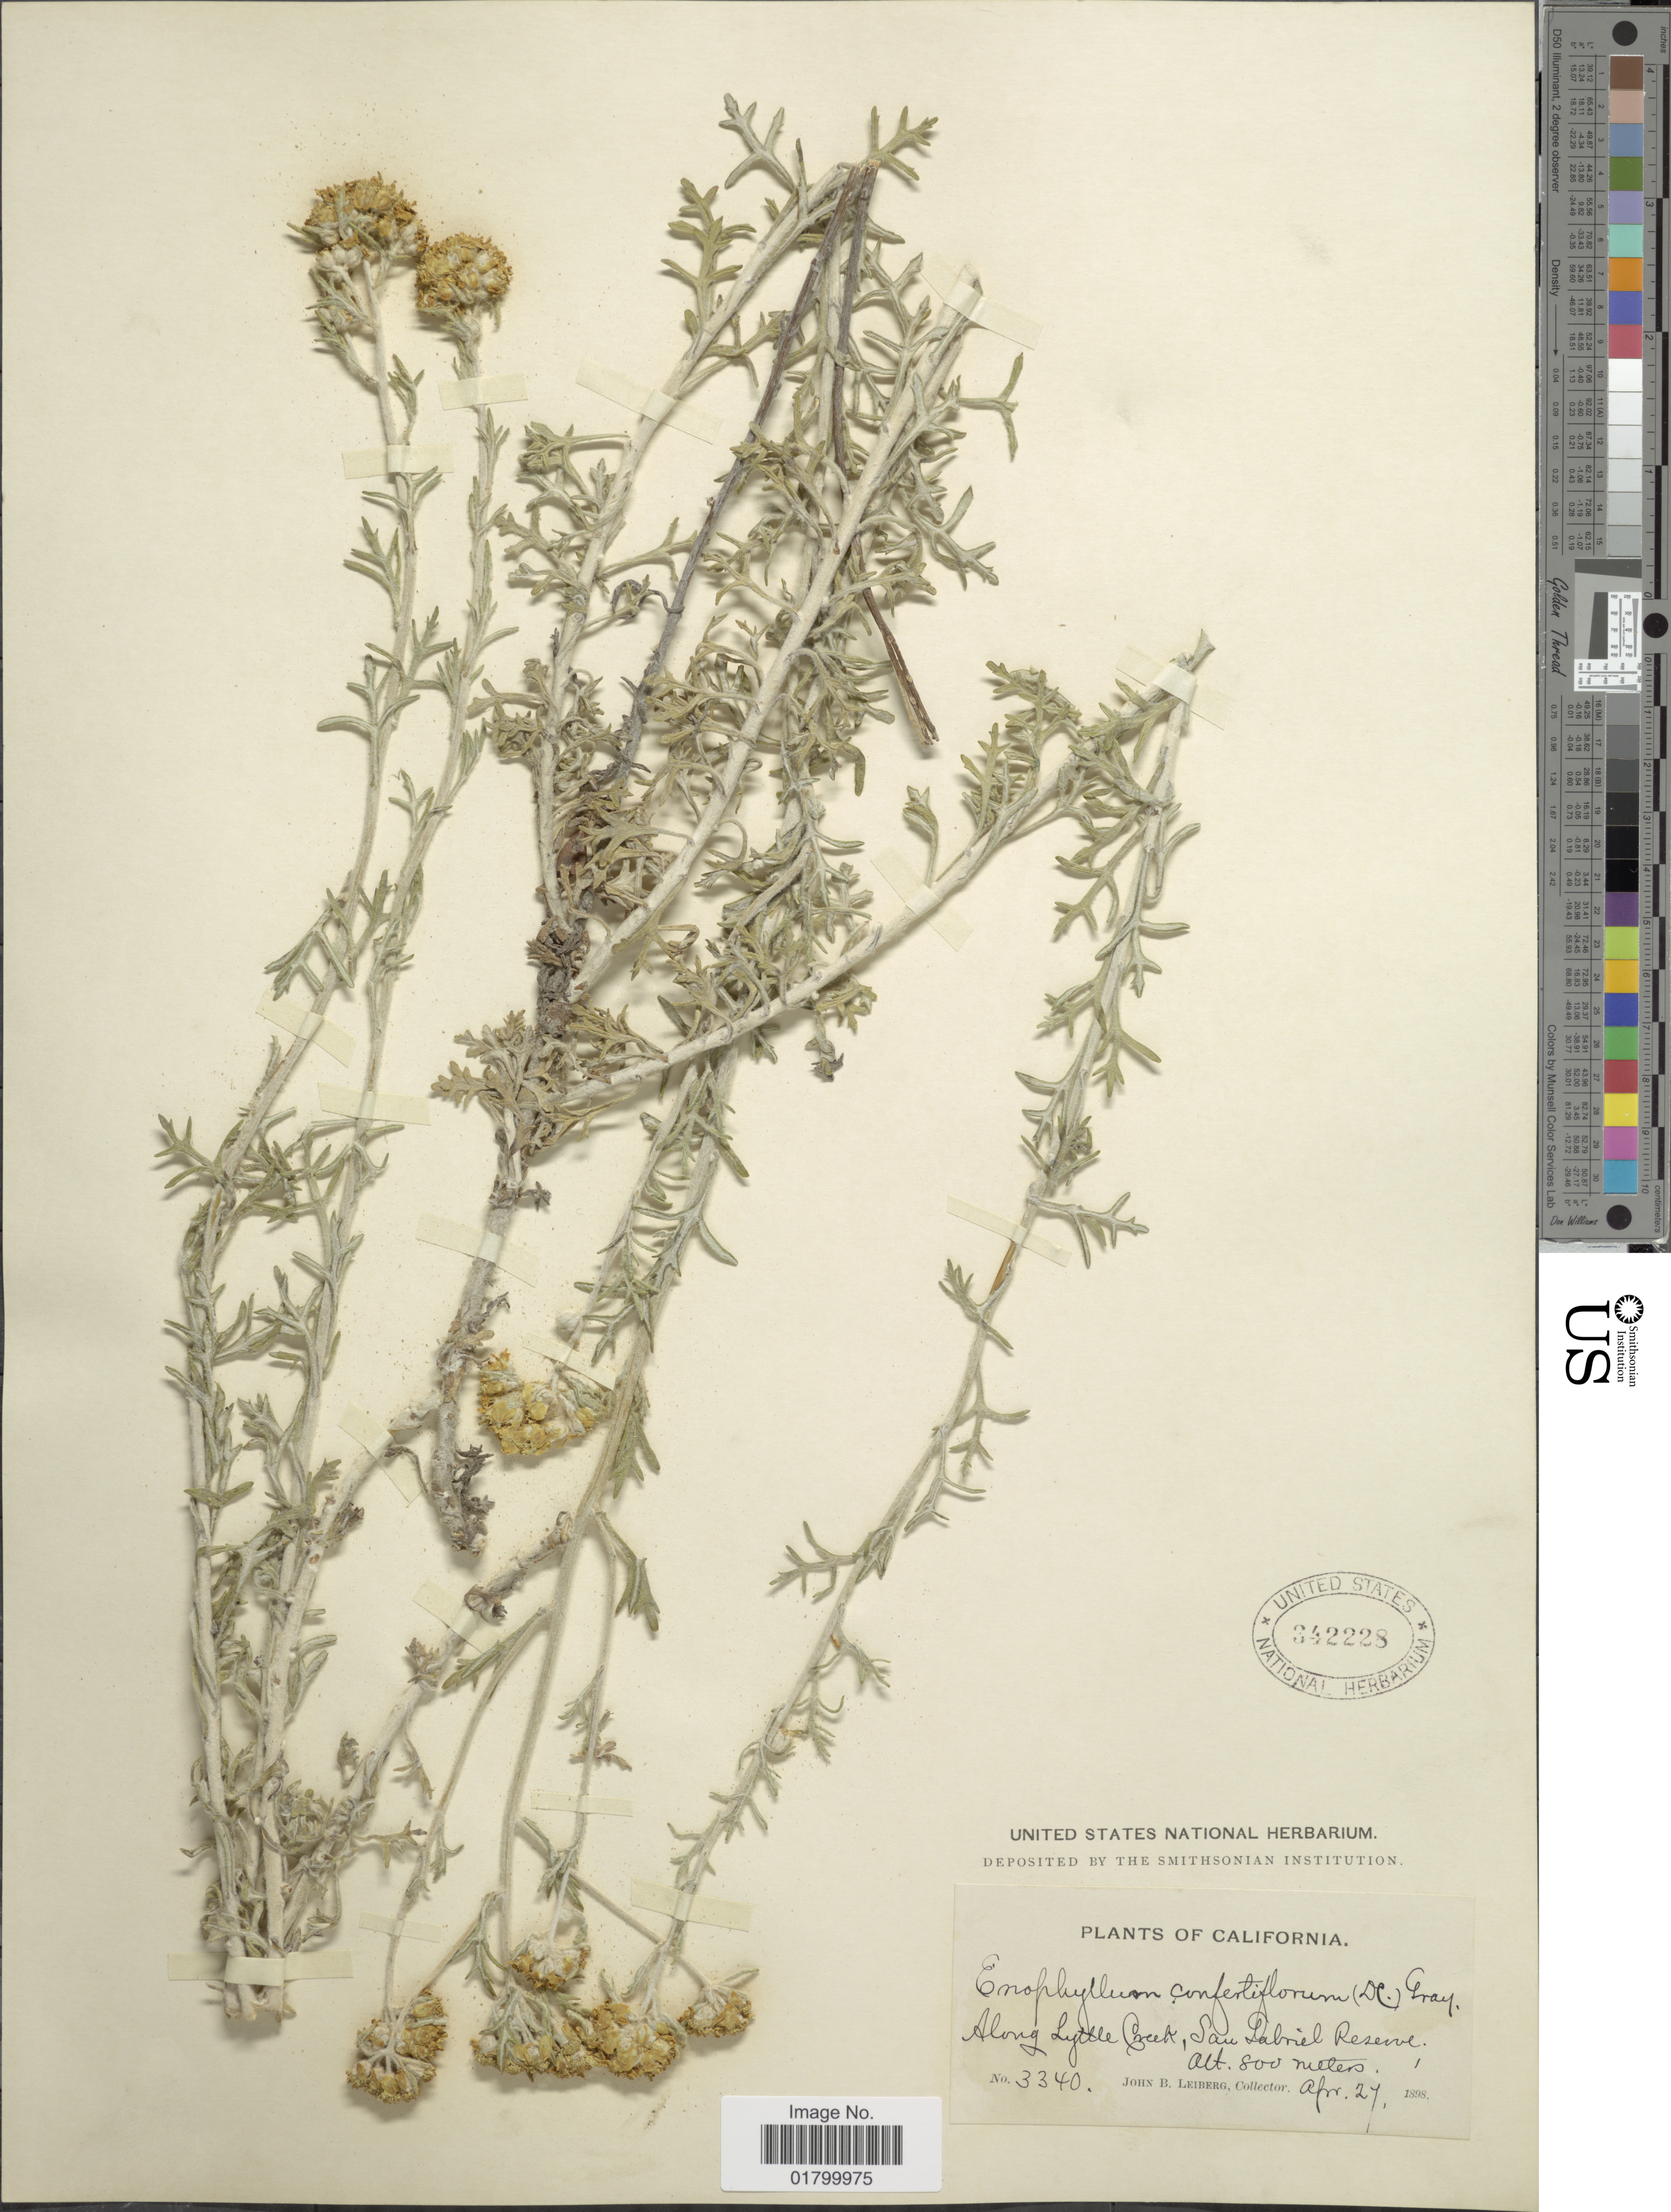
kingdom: Plantae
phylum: Tracheophyta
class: Magnoliopsida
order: Asterales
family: Asteraceae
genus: Eriophyllum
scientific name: Eriophyllum confertiflorum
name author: (DC.) A. Gray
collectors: J. B. Leiberg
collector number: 3340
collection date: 1898-04-27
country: United States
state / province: California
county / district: Los Angeles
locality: Along Lyttle Creek, San Gabriel Reserve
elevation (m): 800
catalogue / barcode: US 342228